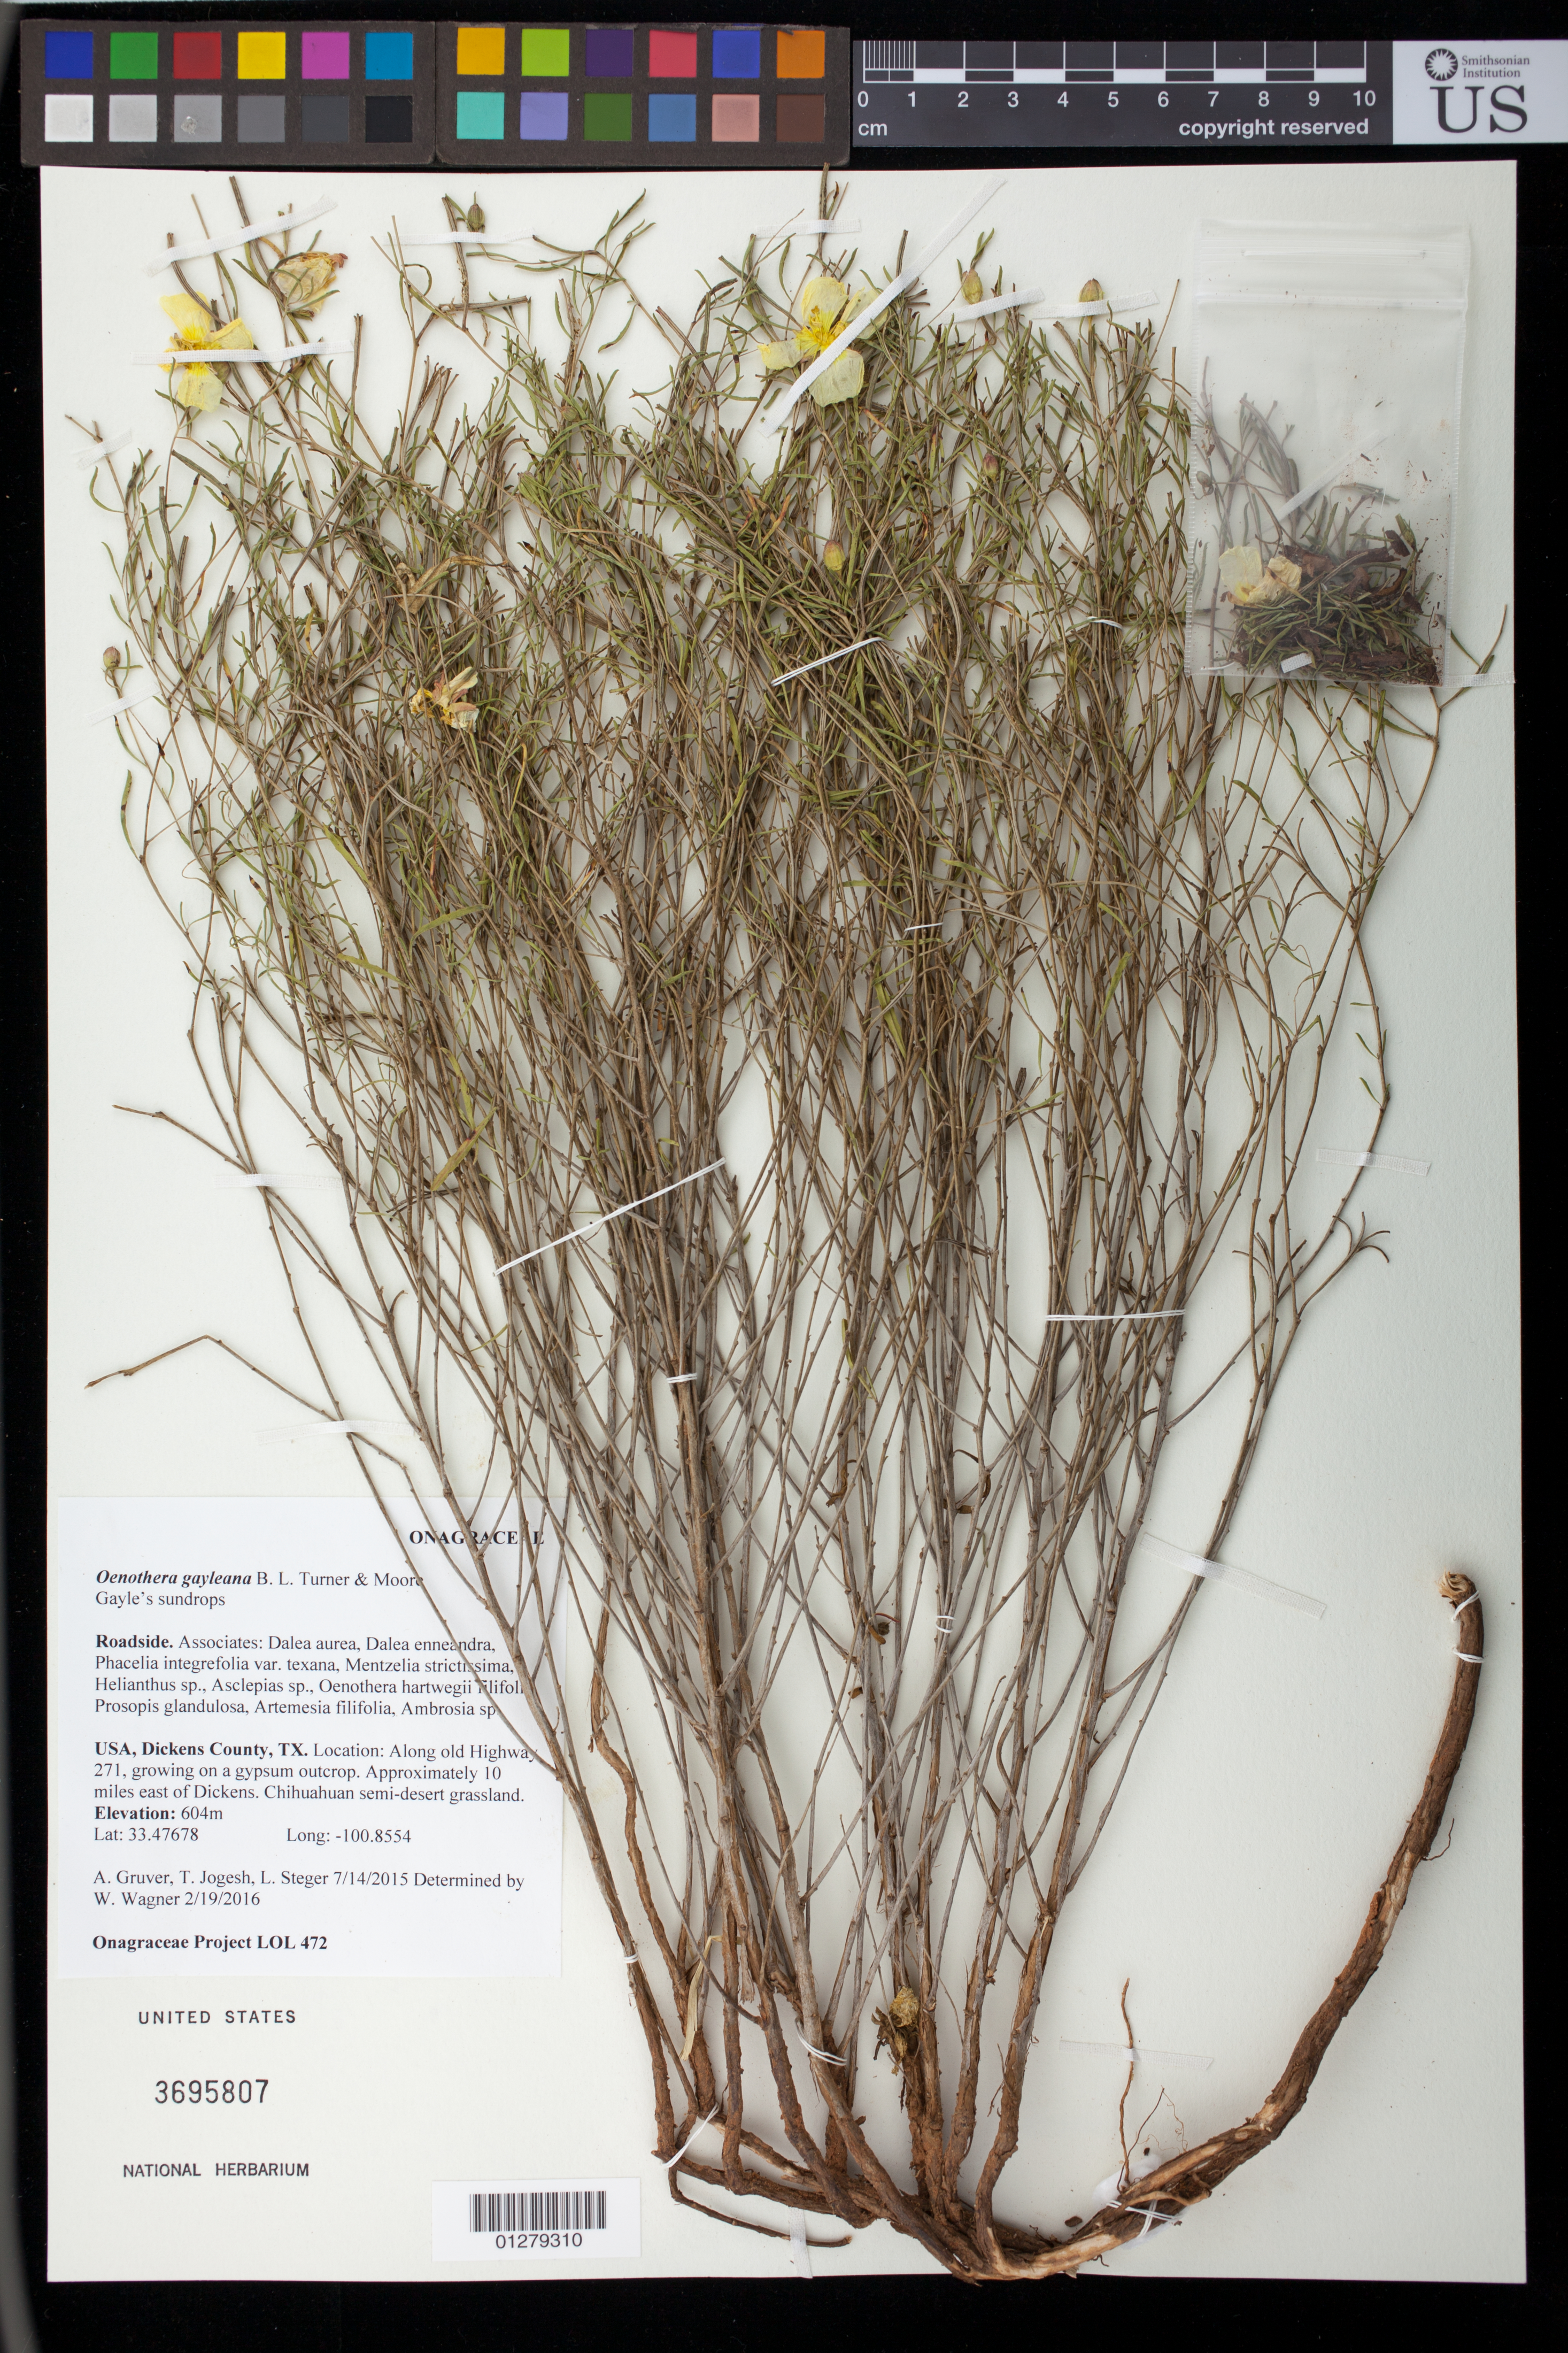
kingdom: Plantae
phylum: Tracheophyta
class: Magnoliopsida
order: Myrtales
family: Onagraceae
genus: Oenothera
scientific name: Oenothera gayleana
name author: B.L. Turner & Moore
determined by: Wagner, W. L., (BOT), Smithsonian Institution - National Museum of Natural History (UNITED STATES)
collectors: T. Jojesh, A. Gruver, L. Steger & T. Tate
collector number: LOL 472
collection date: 2015-07-14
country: United States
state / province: Texas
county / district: Dickens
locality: Along old Highway 271, growing on a gypsum outcrop. Approximately 10 miles east of Dickens.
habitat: Chihuahuan semi-desert grassland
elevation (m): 604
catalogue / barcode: US 3695807